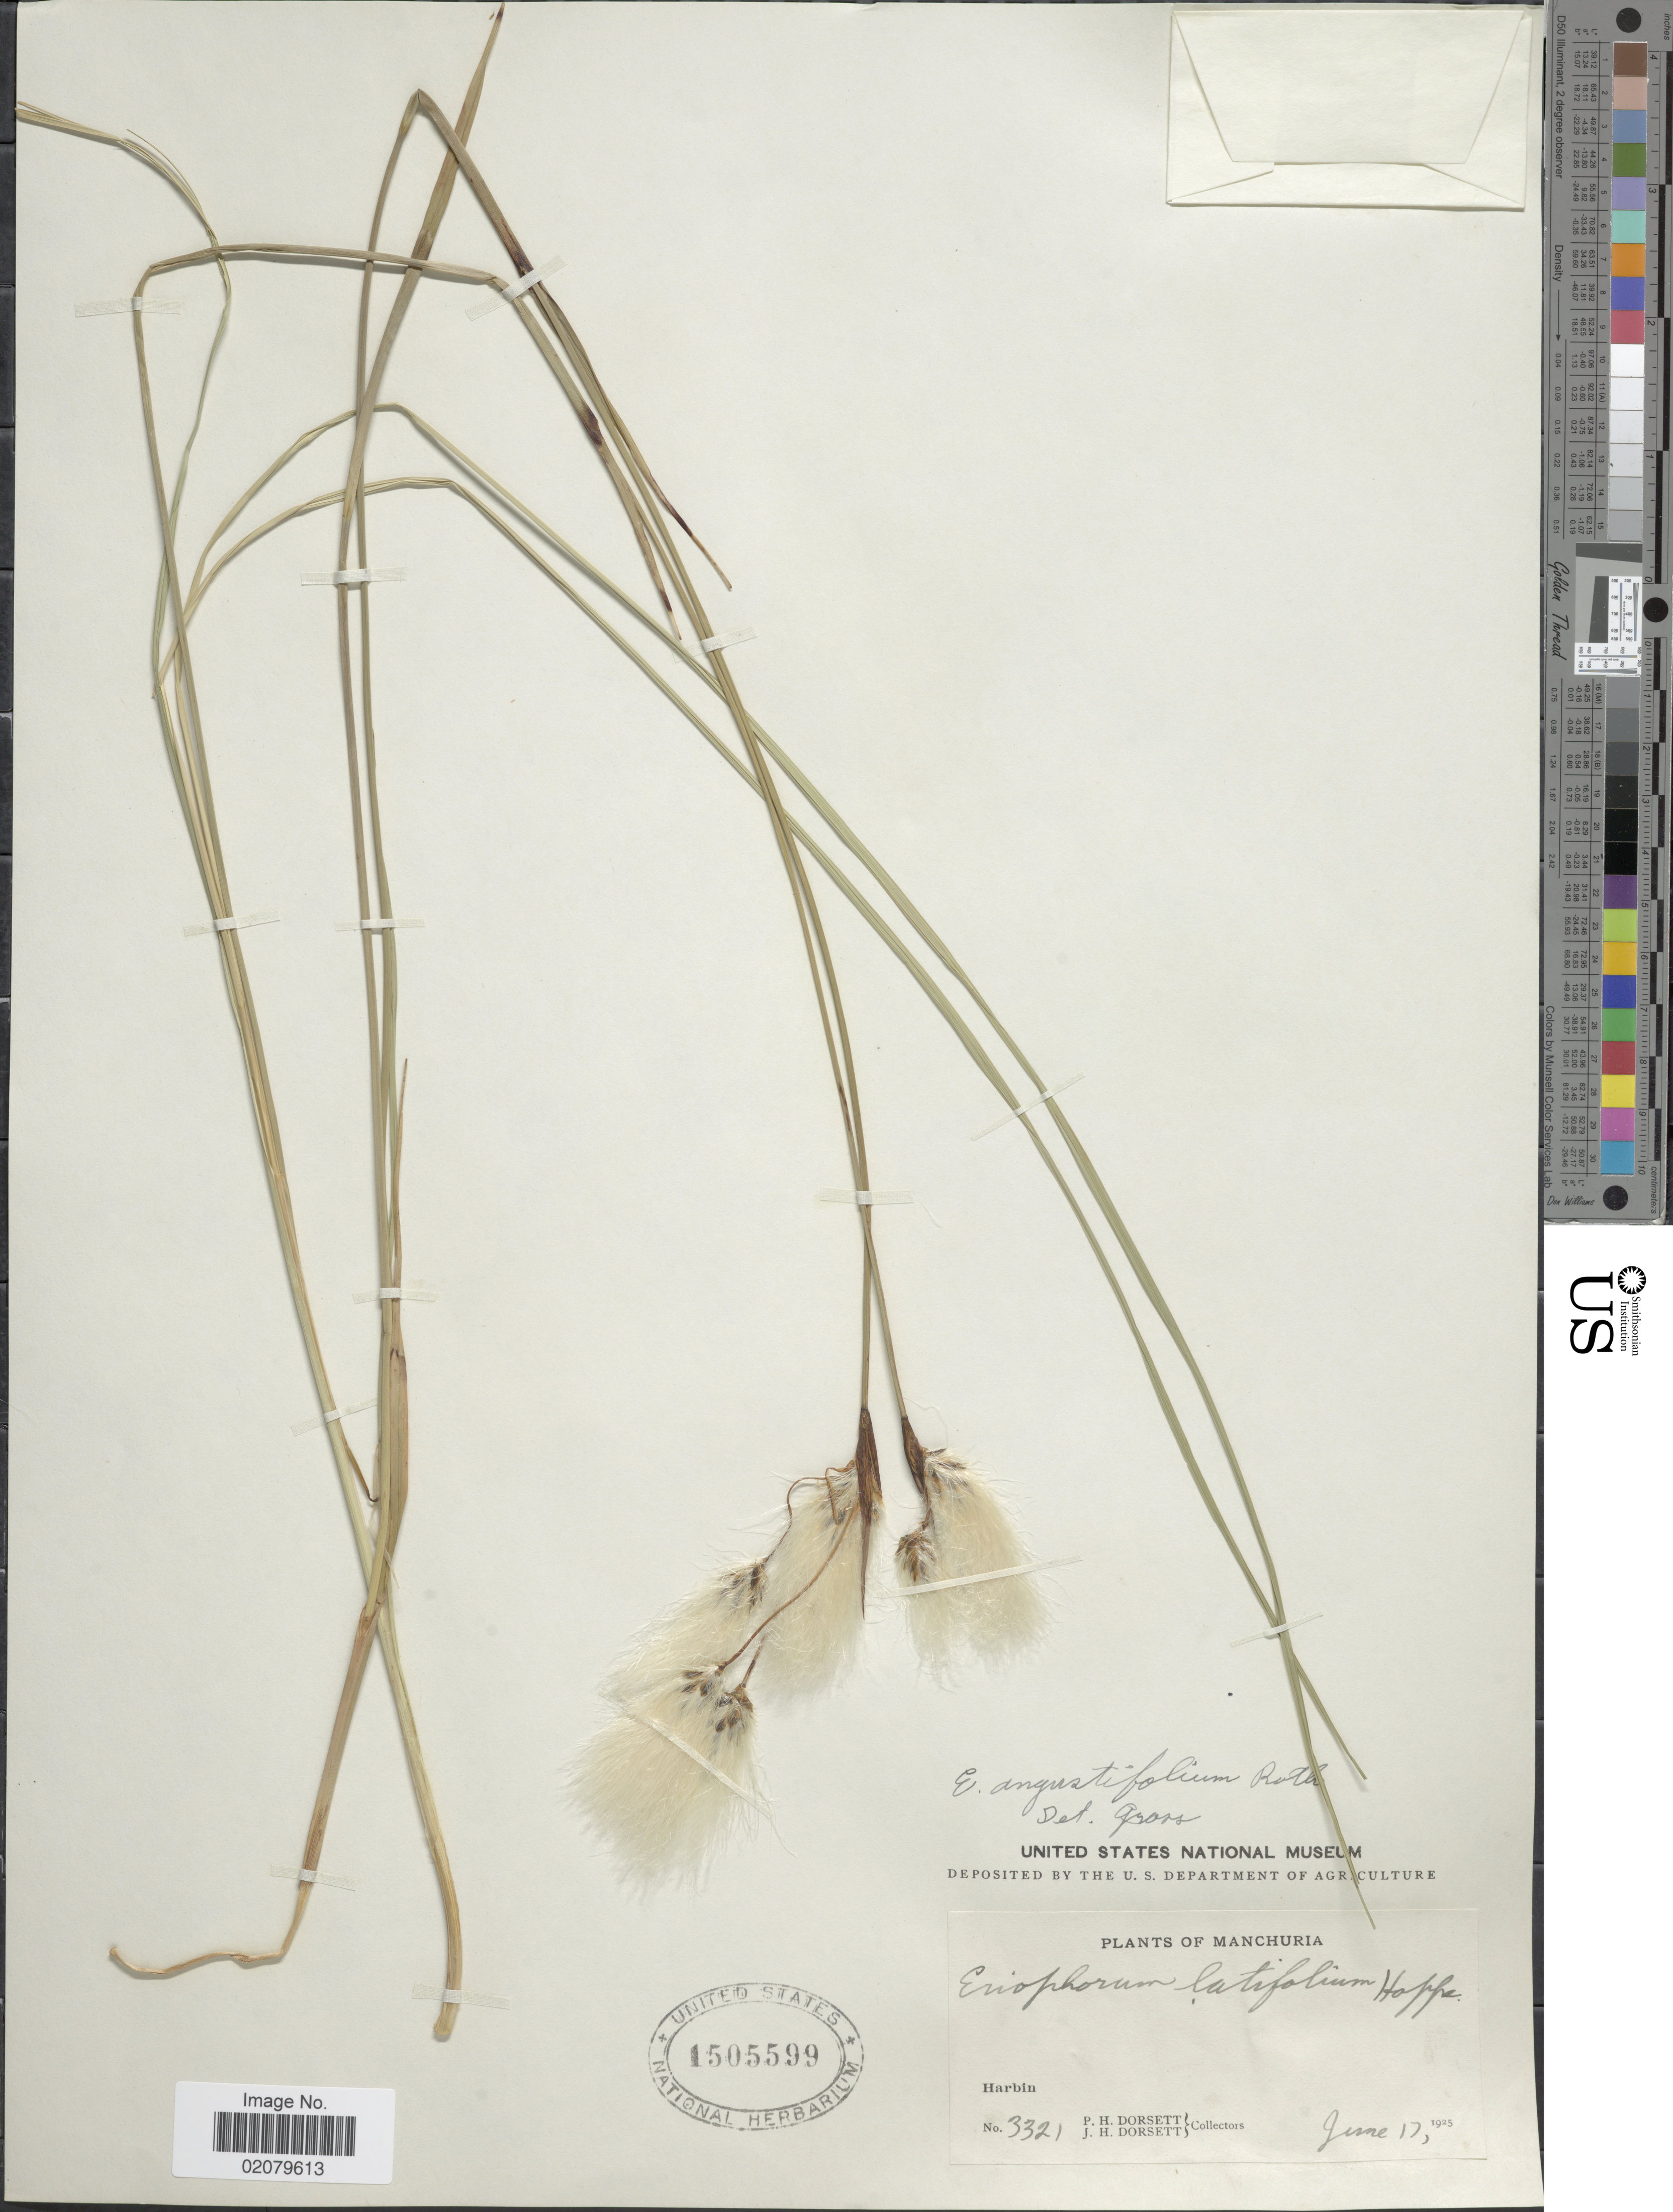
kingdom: Plantae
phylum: Tracheophyta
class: Liliopsida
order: Poales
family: Cyperaceae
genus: Eriophorum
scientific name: Eriophorum angustifolium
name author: Honck.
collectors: P. H. Dorsett & J. Dorsett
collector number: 3321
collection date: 1925-06-17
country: China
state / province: Heilongjiang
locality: Manchuria, Harbin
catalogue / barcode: US 1505599